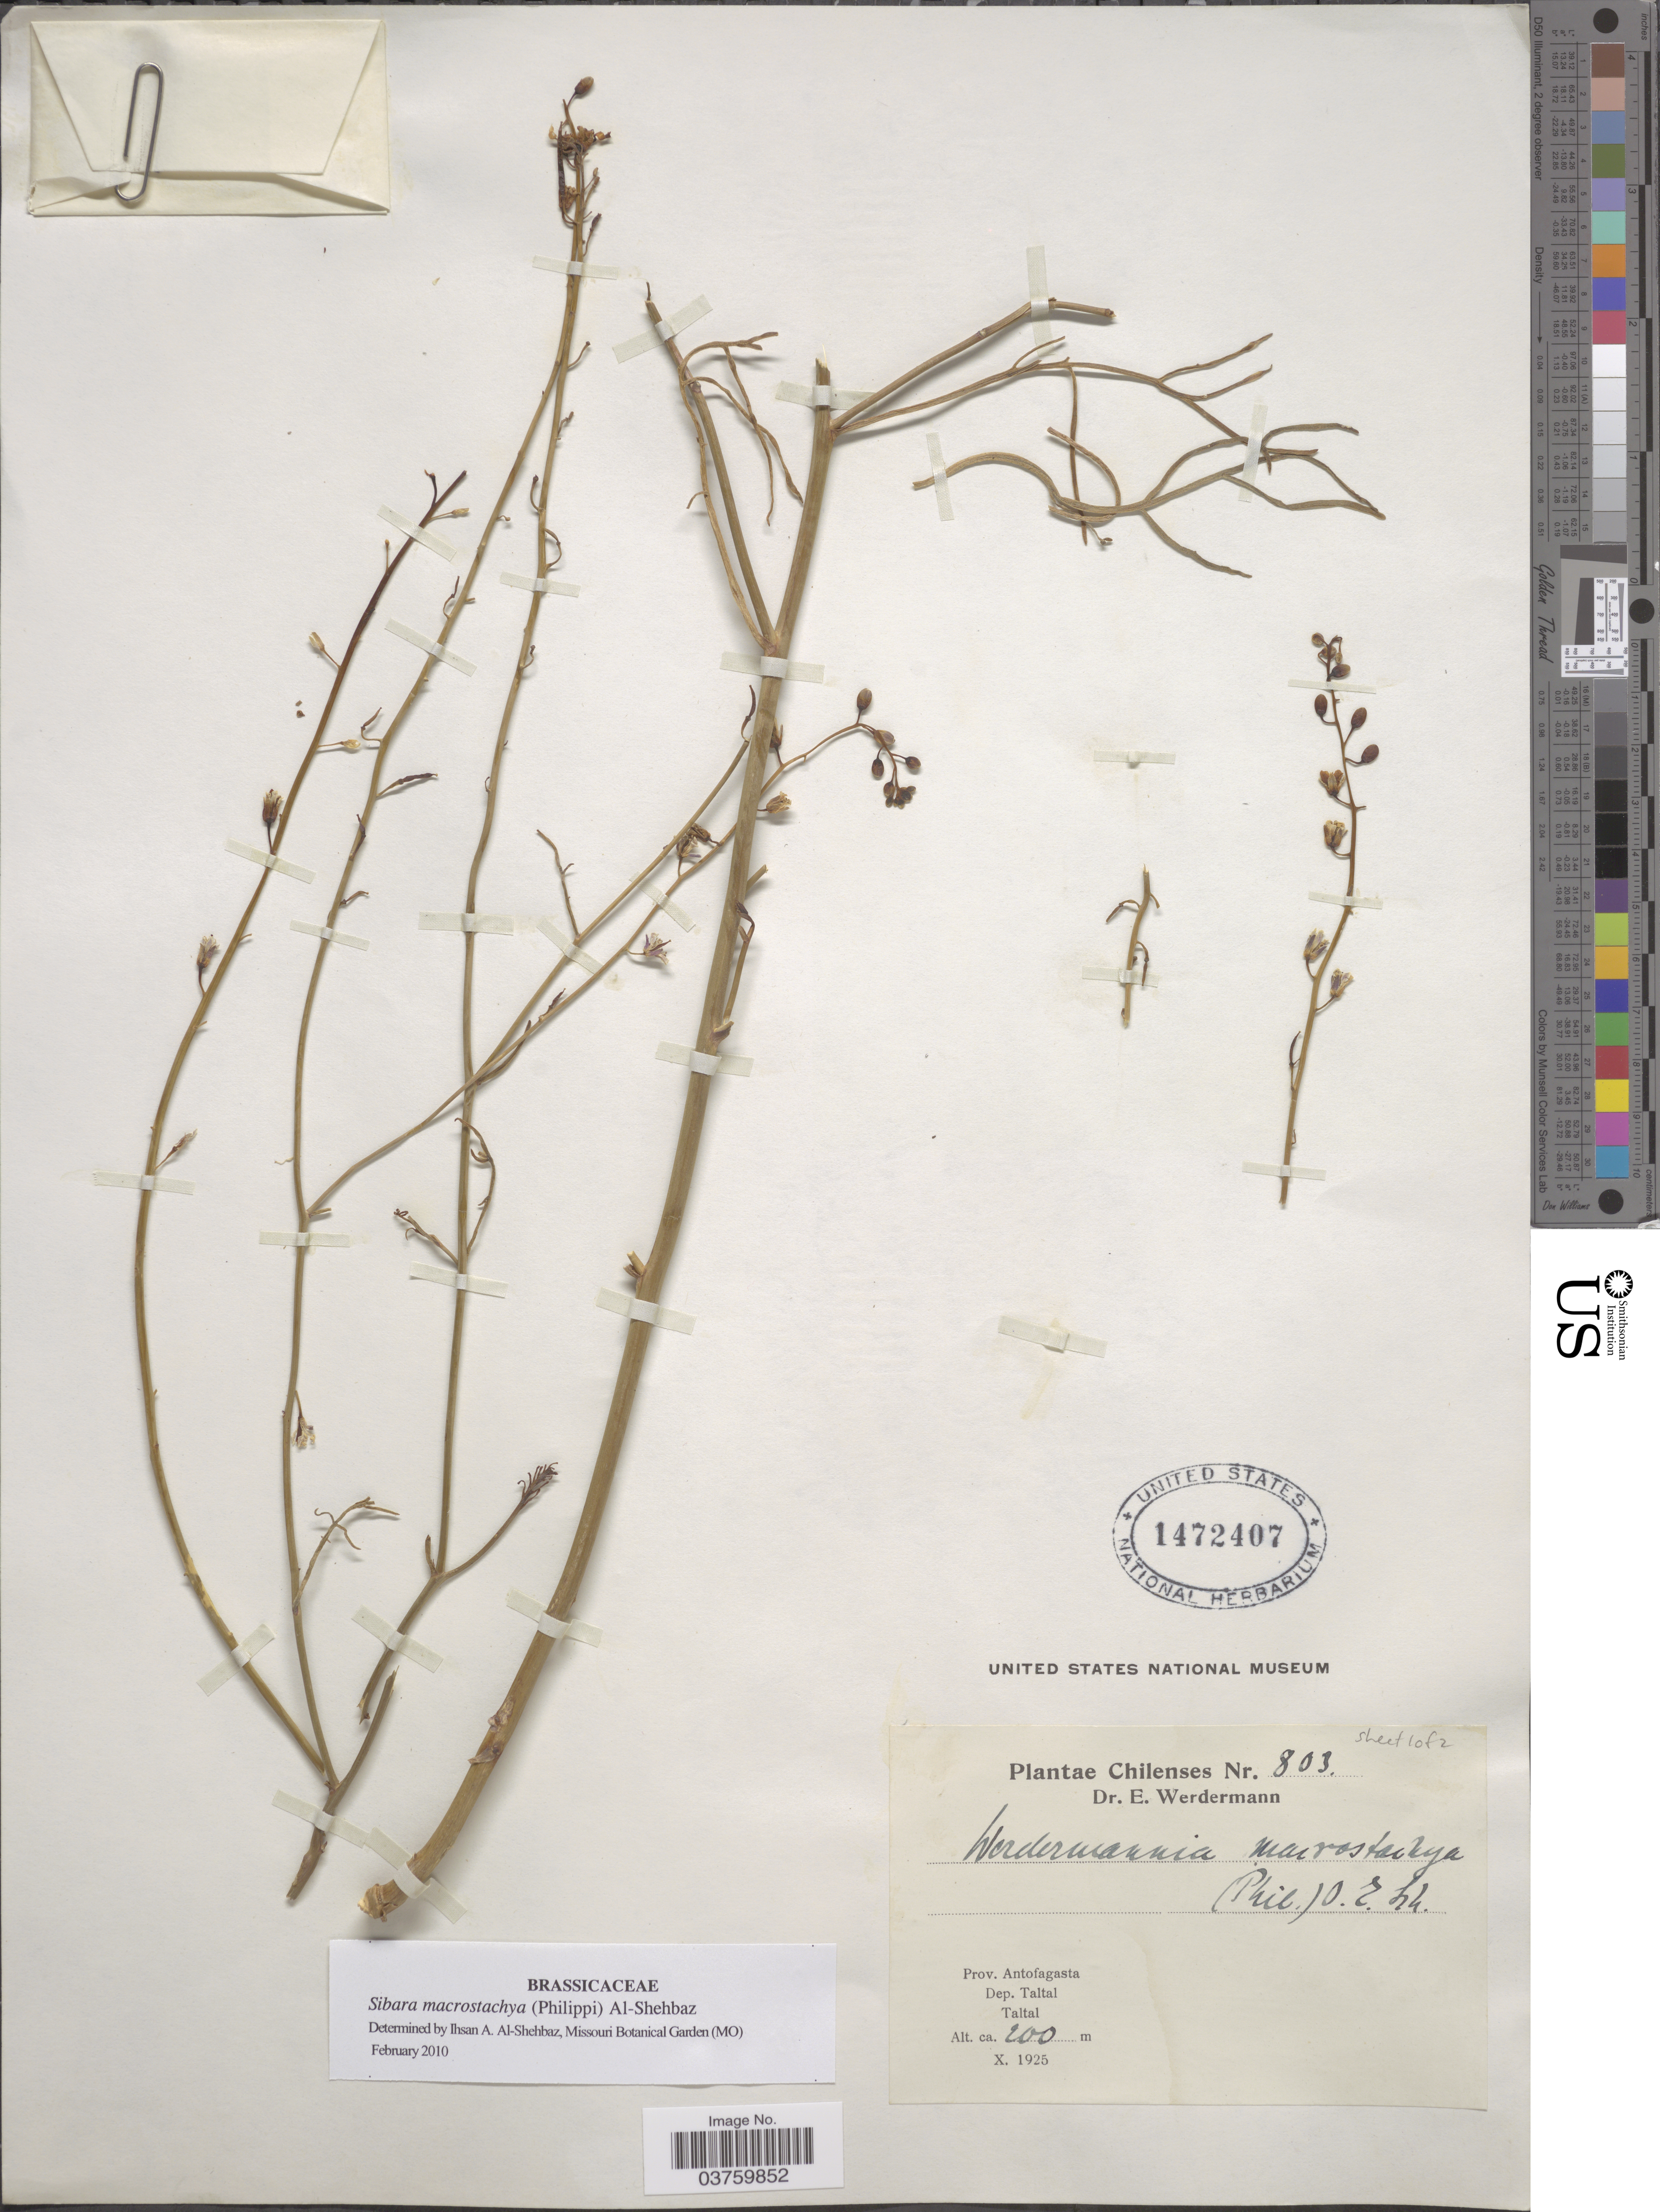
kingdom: Plantae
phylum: Tracheophyta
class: Magnoliopsida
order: Brassicales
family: Brassicaceae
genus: Sibara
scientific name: Sibara macrostachya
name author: (Phil.) Al-Shehbaz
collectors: E. Werdermann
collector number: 803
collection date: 1925-10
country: Chile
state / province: Antofagasta (II)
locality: Dep. Taltal. Taltal.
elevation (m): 200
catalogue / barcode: US 1472407